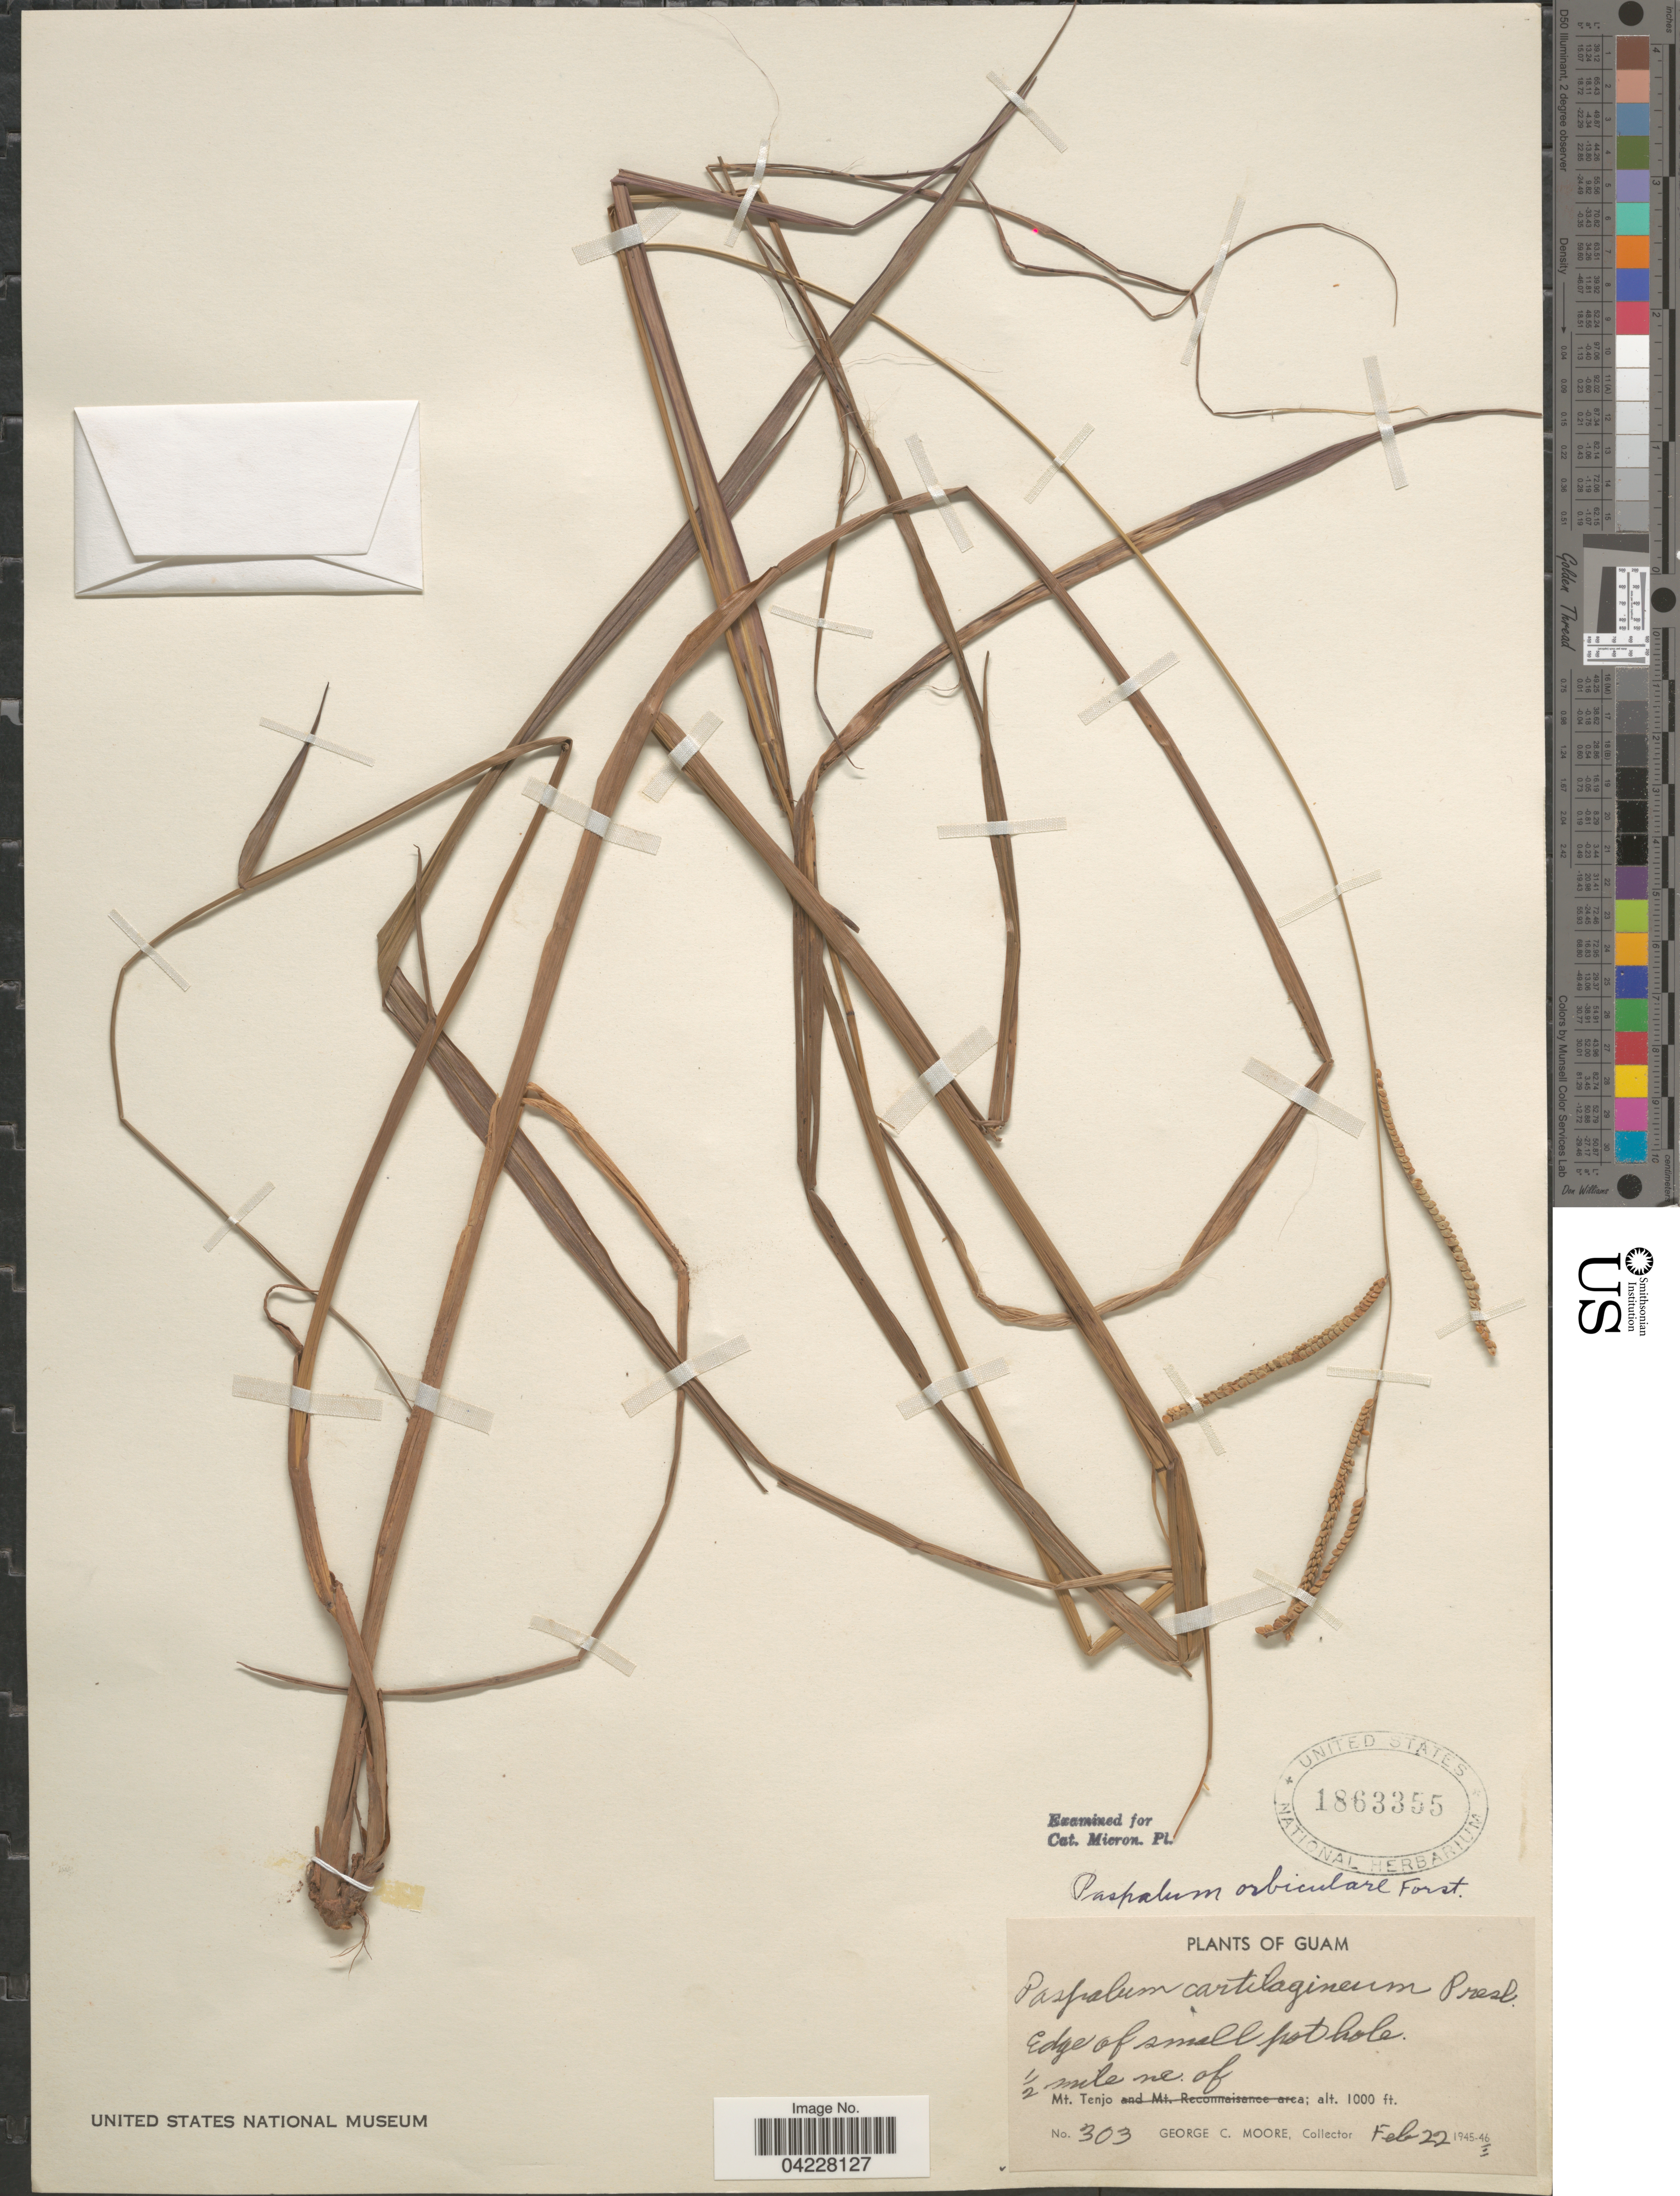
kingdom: Plantae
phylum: Tracheophyta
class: Liliopsida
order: Poales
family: Poaceae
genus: Paspalum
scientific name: Paspalum orbiculare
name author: G. Forst.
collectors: G. C. Moore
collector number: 303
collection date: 1946-02-22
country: Guam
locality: ½ mile ne. of Mt. Tenjo.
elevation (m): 305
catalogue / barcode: US 1863355